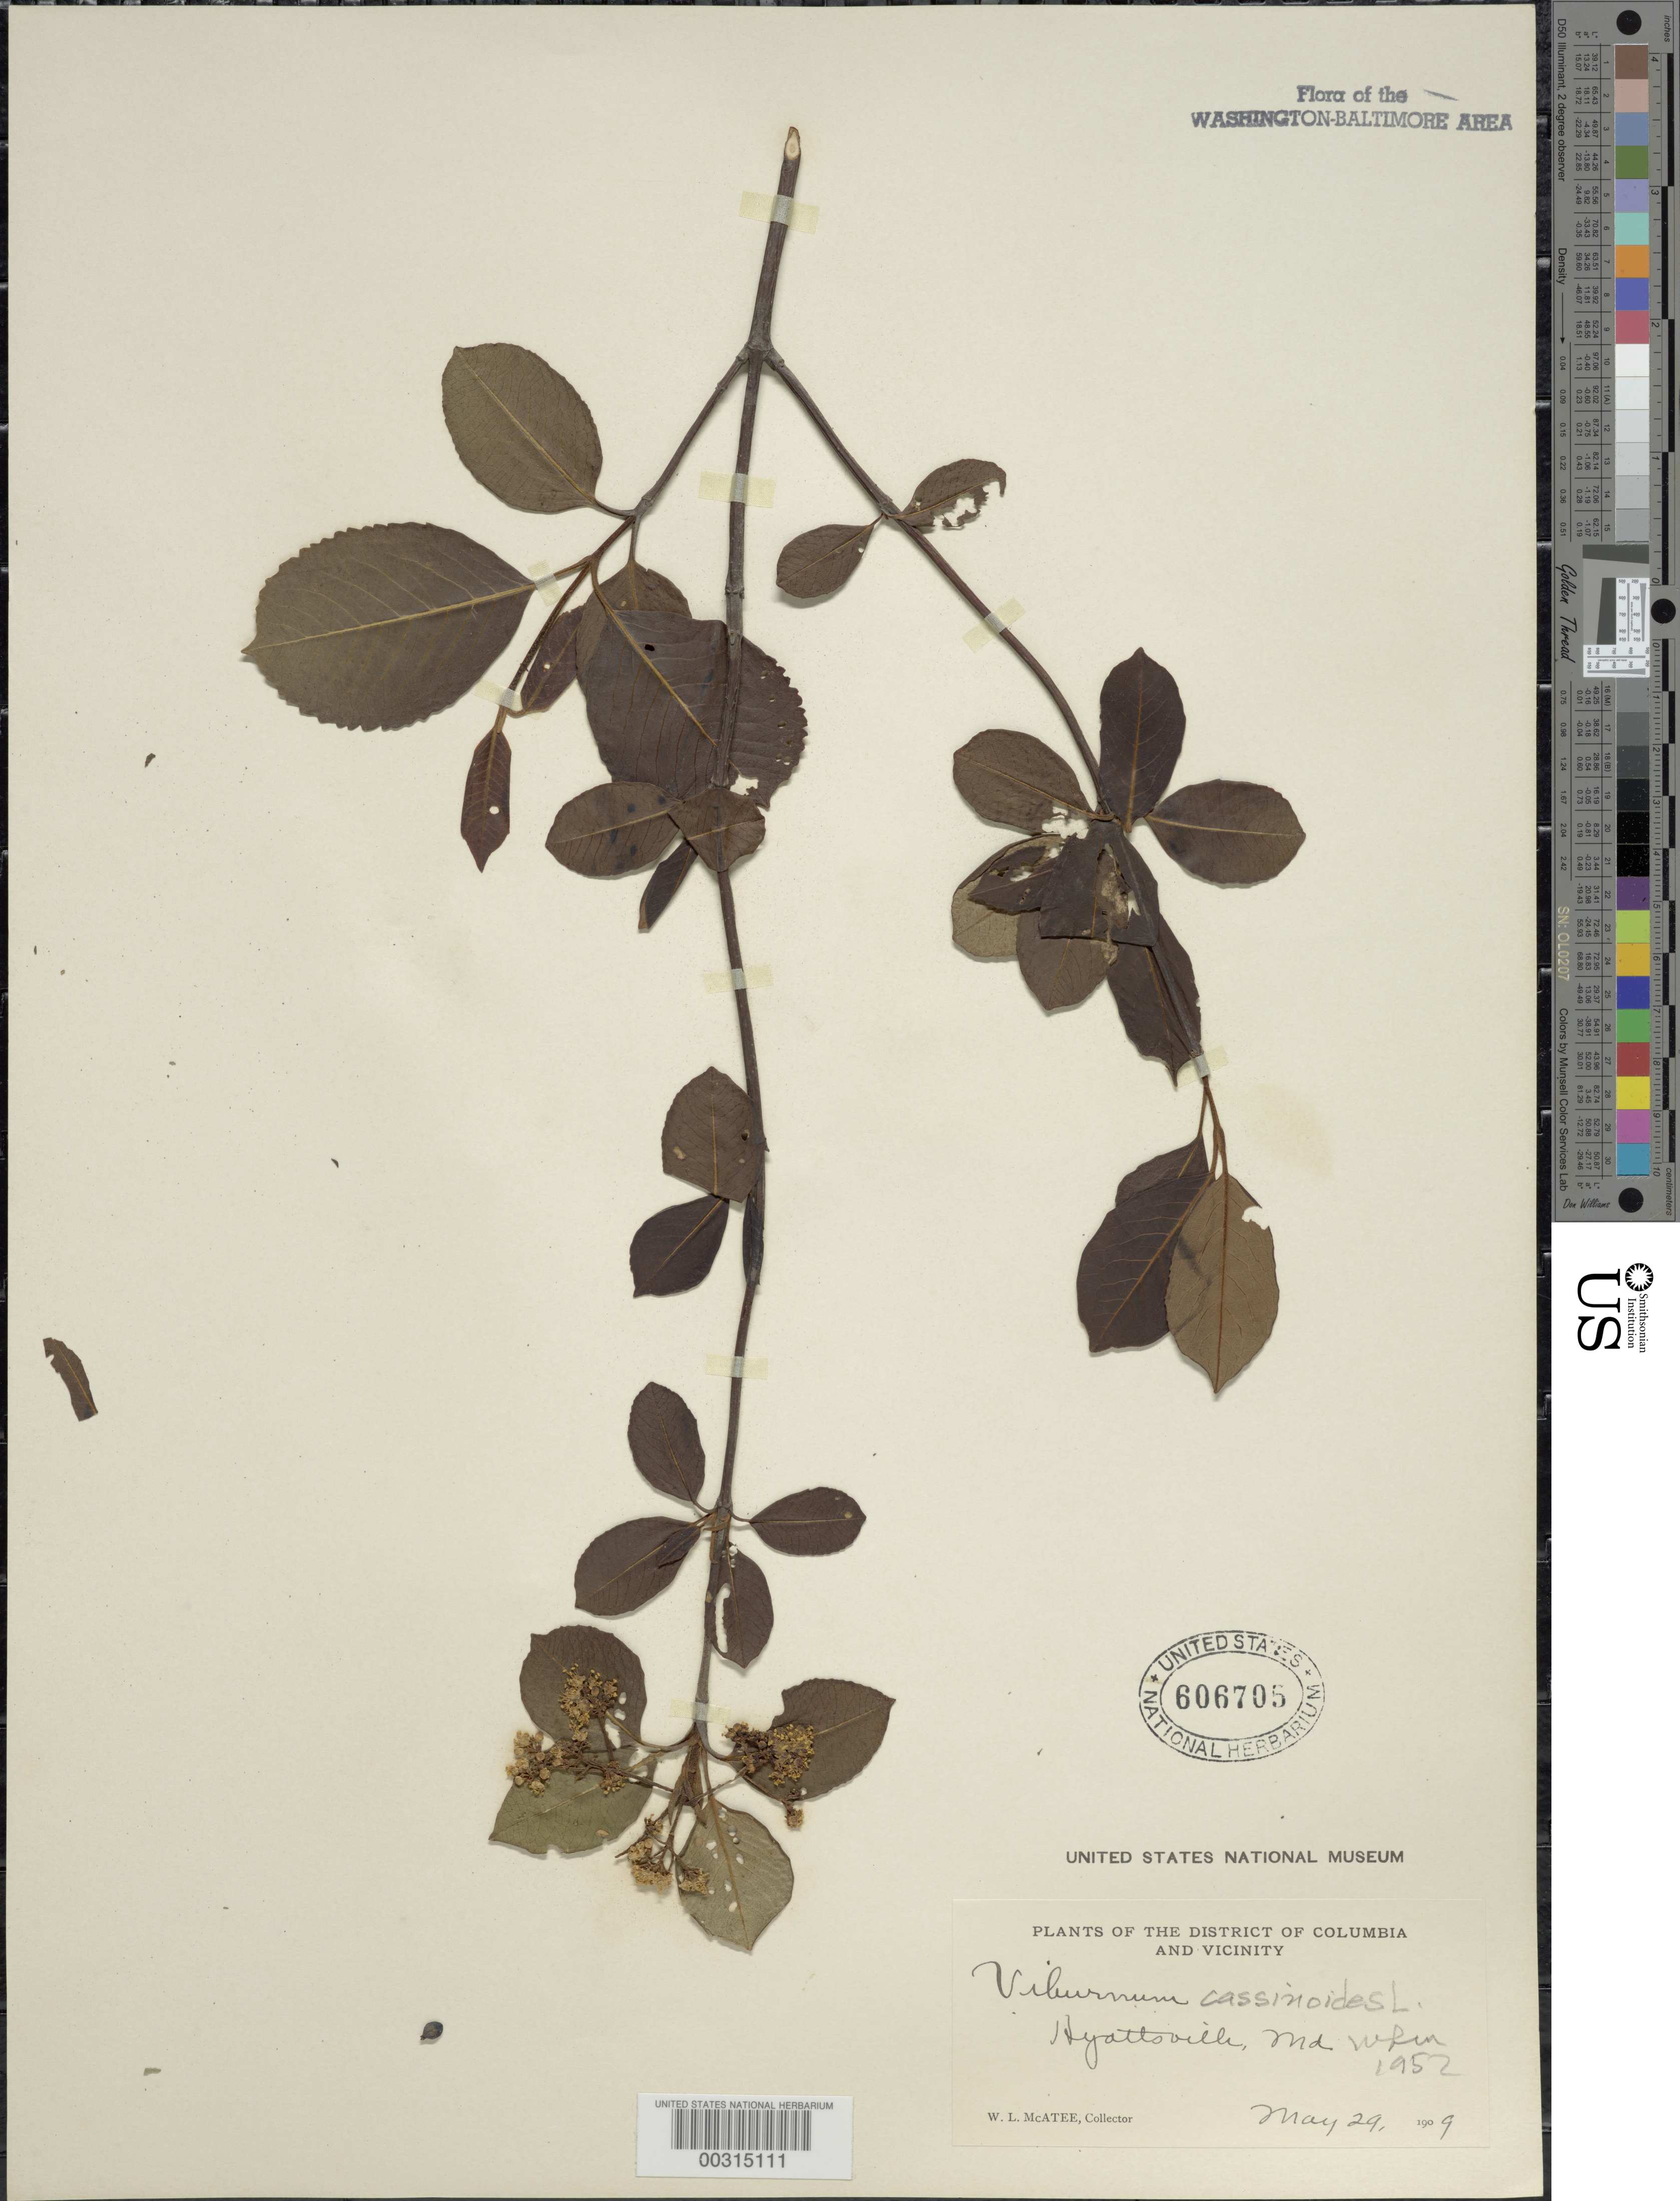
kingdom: Plantae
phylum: Tracheophyta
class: Magnoliopsida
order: Dipsacales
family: Viburnaceae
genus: Viburnum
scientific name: Viburnum cassinoides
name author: L.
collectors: W. McAtee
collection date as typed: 29 May 1909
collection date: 1909-05-29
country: United States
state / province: Maryland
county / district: Prince George's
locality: Hyattsville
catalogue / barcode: US 606705